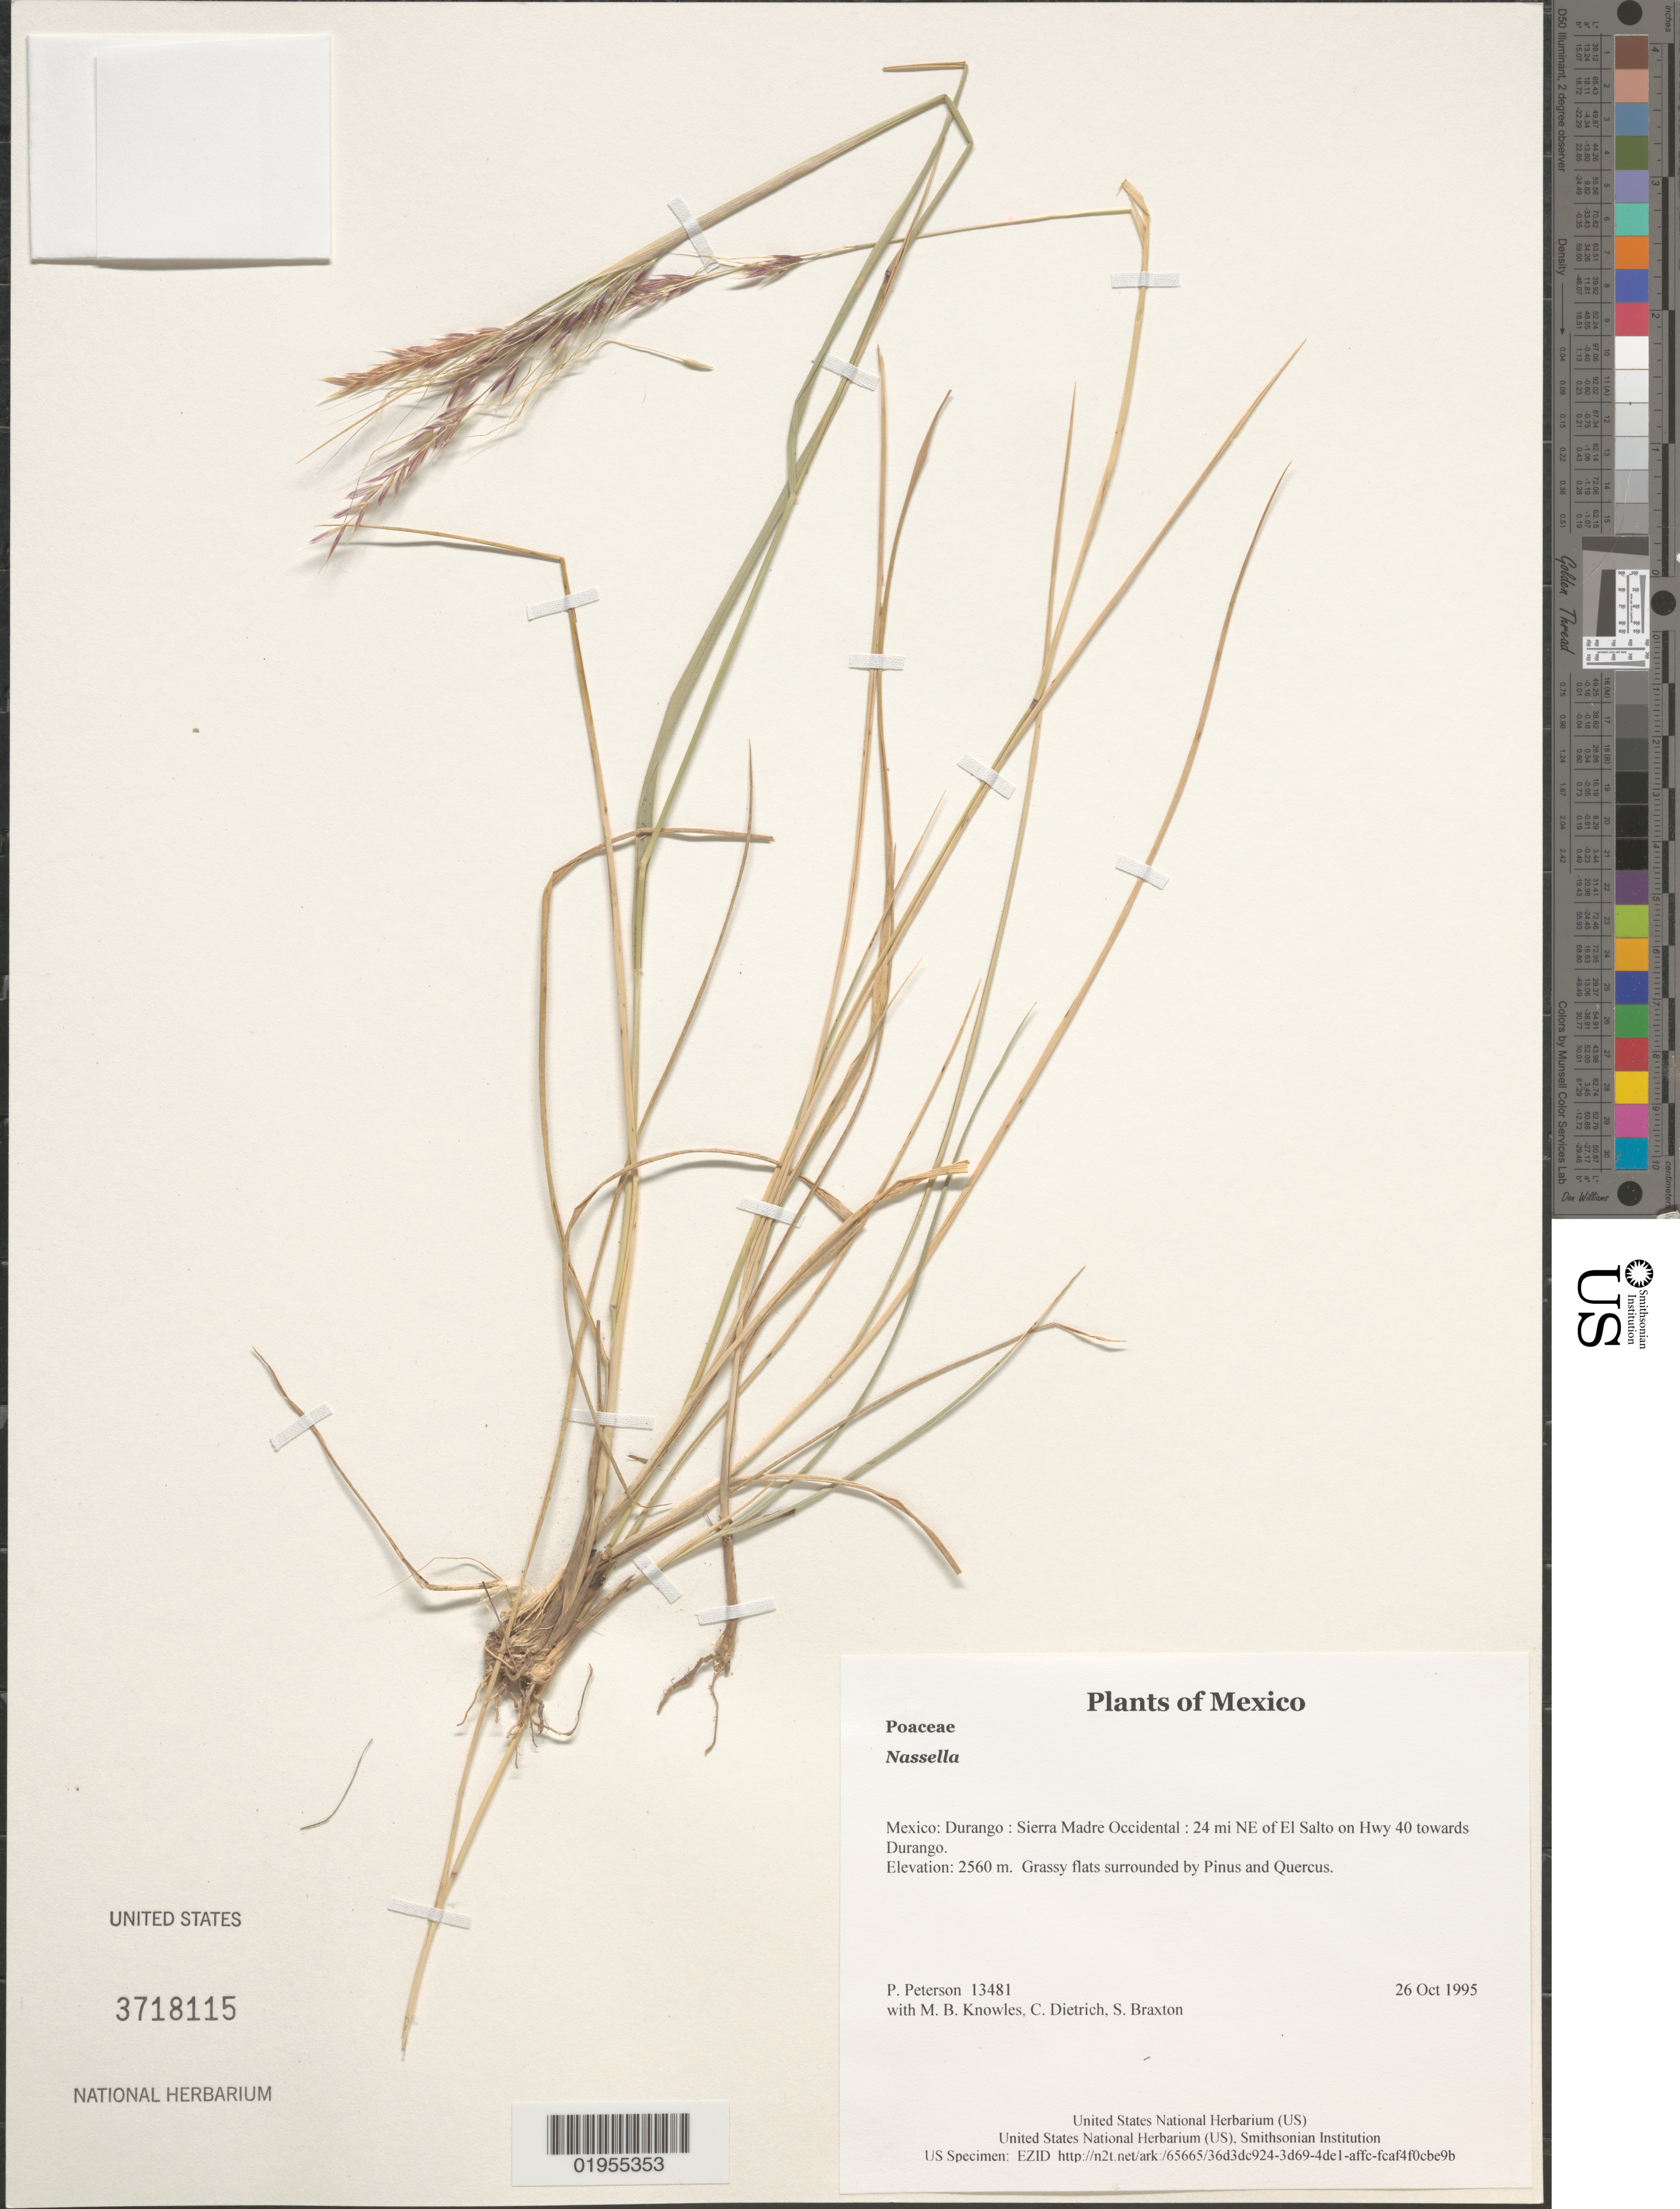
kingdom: Plantae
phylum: Tracheophyta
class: Liliopsida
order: Poales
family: Poaceae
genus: Nassella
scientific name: Nassella sp.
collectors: P. M. Peterson, M. B. Knowles, C. Dietrich & S. Braxton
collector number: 13481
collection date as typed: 26 Oct 1995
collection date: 1995-10-26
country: Mexico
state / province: Durango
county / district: Sierra Madre Occidental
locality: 24 mi NE of El Salto on Hwy 40 towards Durango.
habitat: Grassy flats surrounded by Pinus and Quercus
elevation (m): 2560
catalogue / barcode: US 3718115